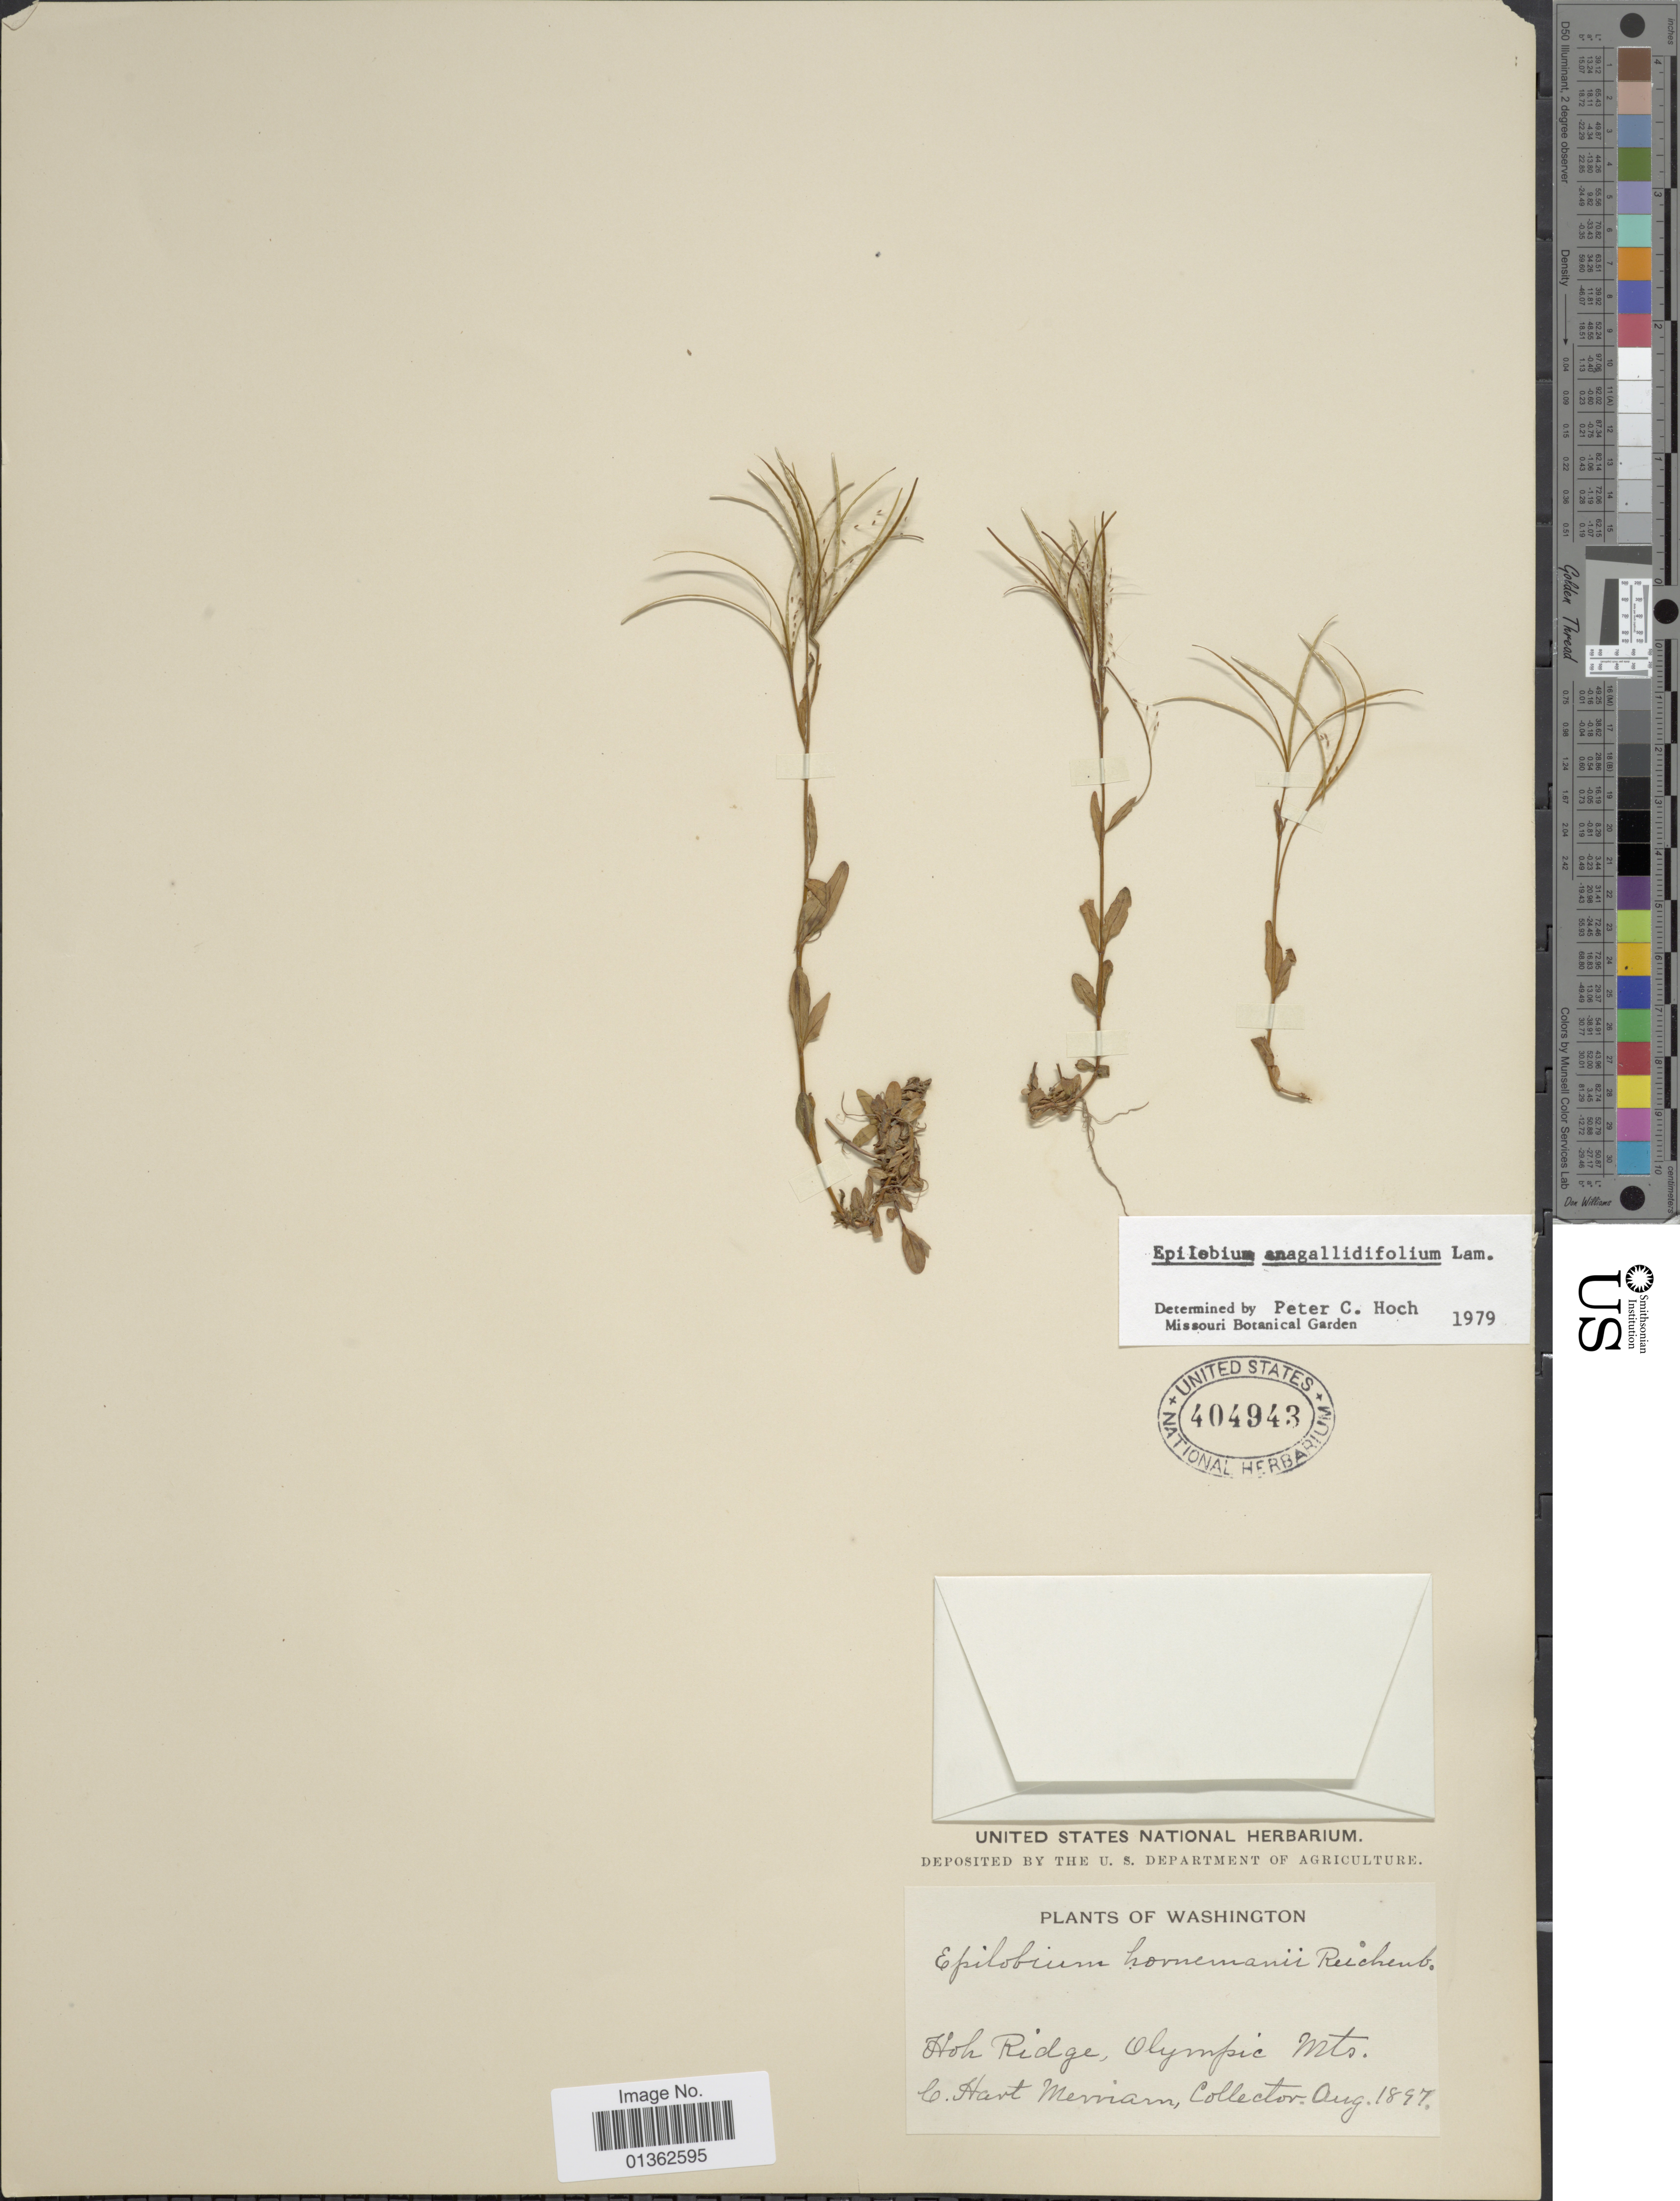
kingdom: Plantae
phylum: Tracheophyta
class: Magnoliopsida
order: Myrtales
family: Onagraceae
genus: Epilobium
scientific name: Epilobium anagallidifolium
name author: Lam.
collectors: C. Merriam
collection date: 1897-08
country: United States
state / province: Washington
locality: Hoh Ridge, Olympic Mts.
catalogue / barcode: US 404943